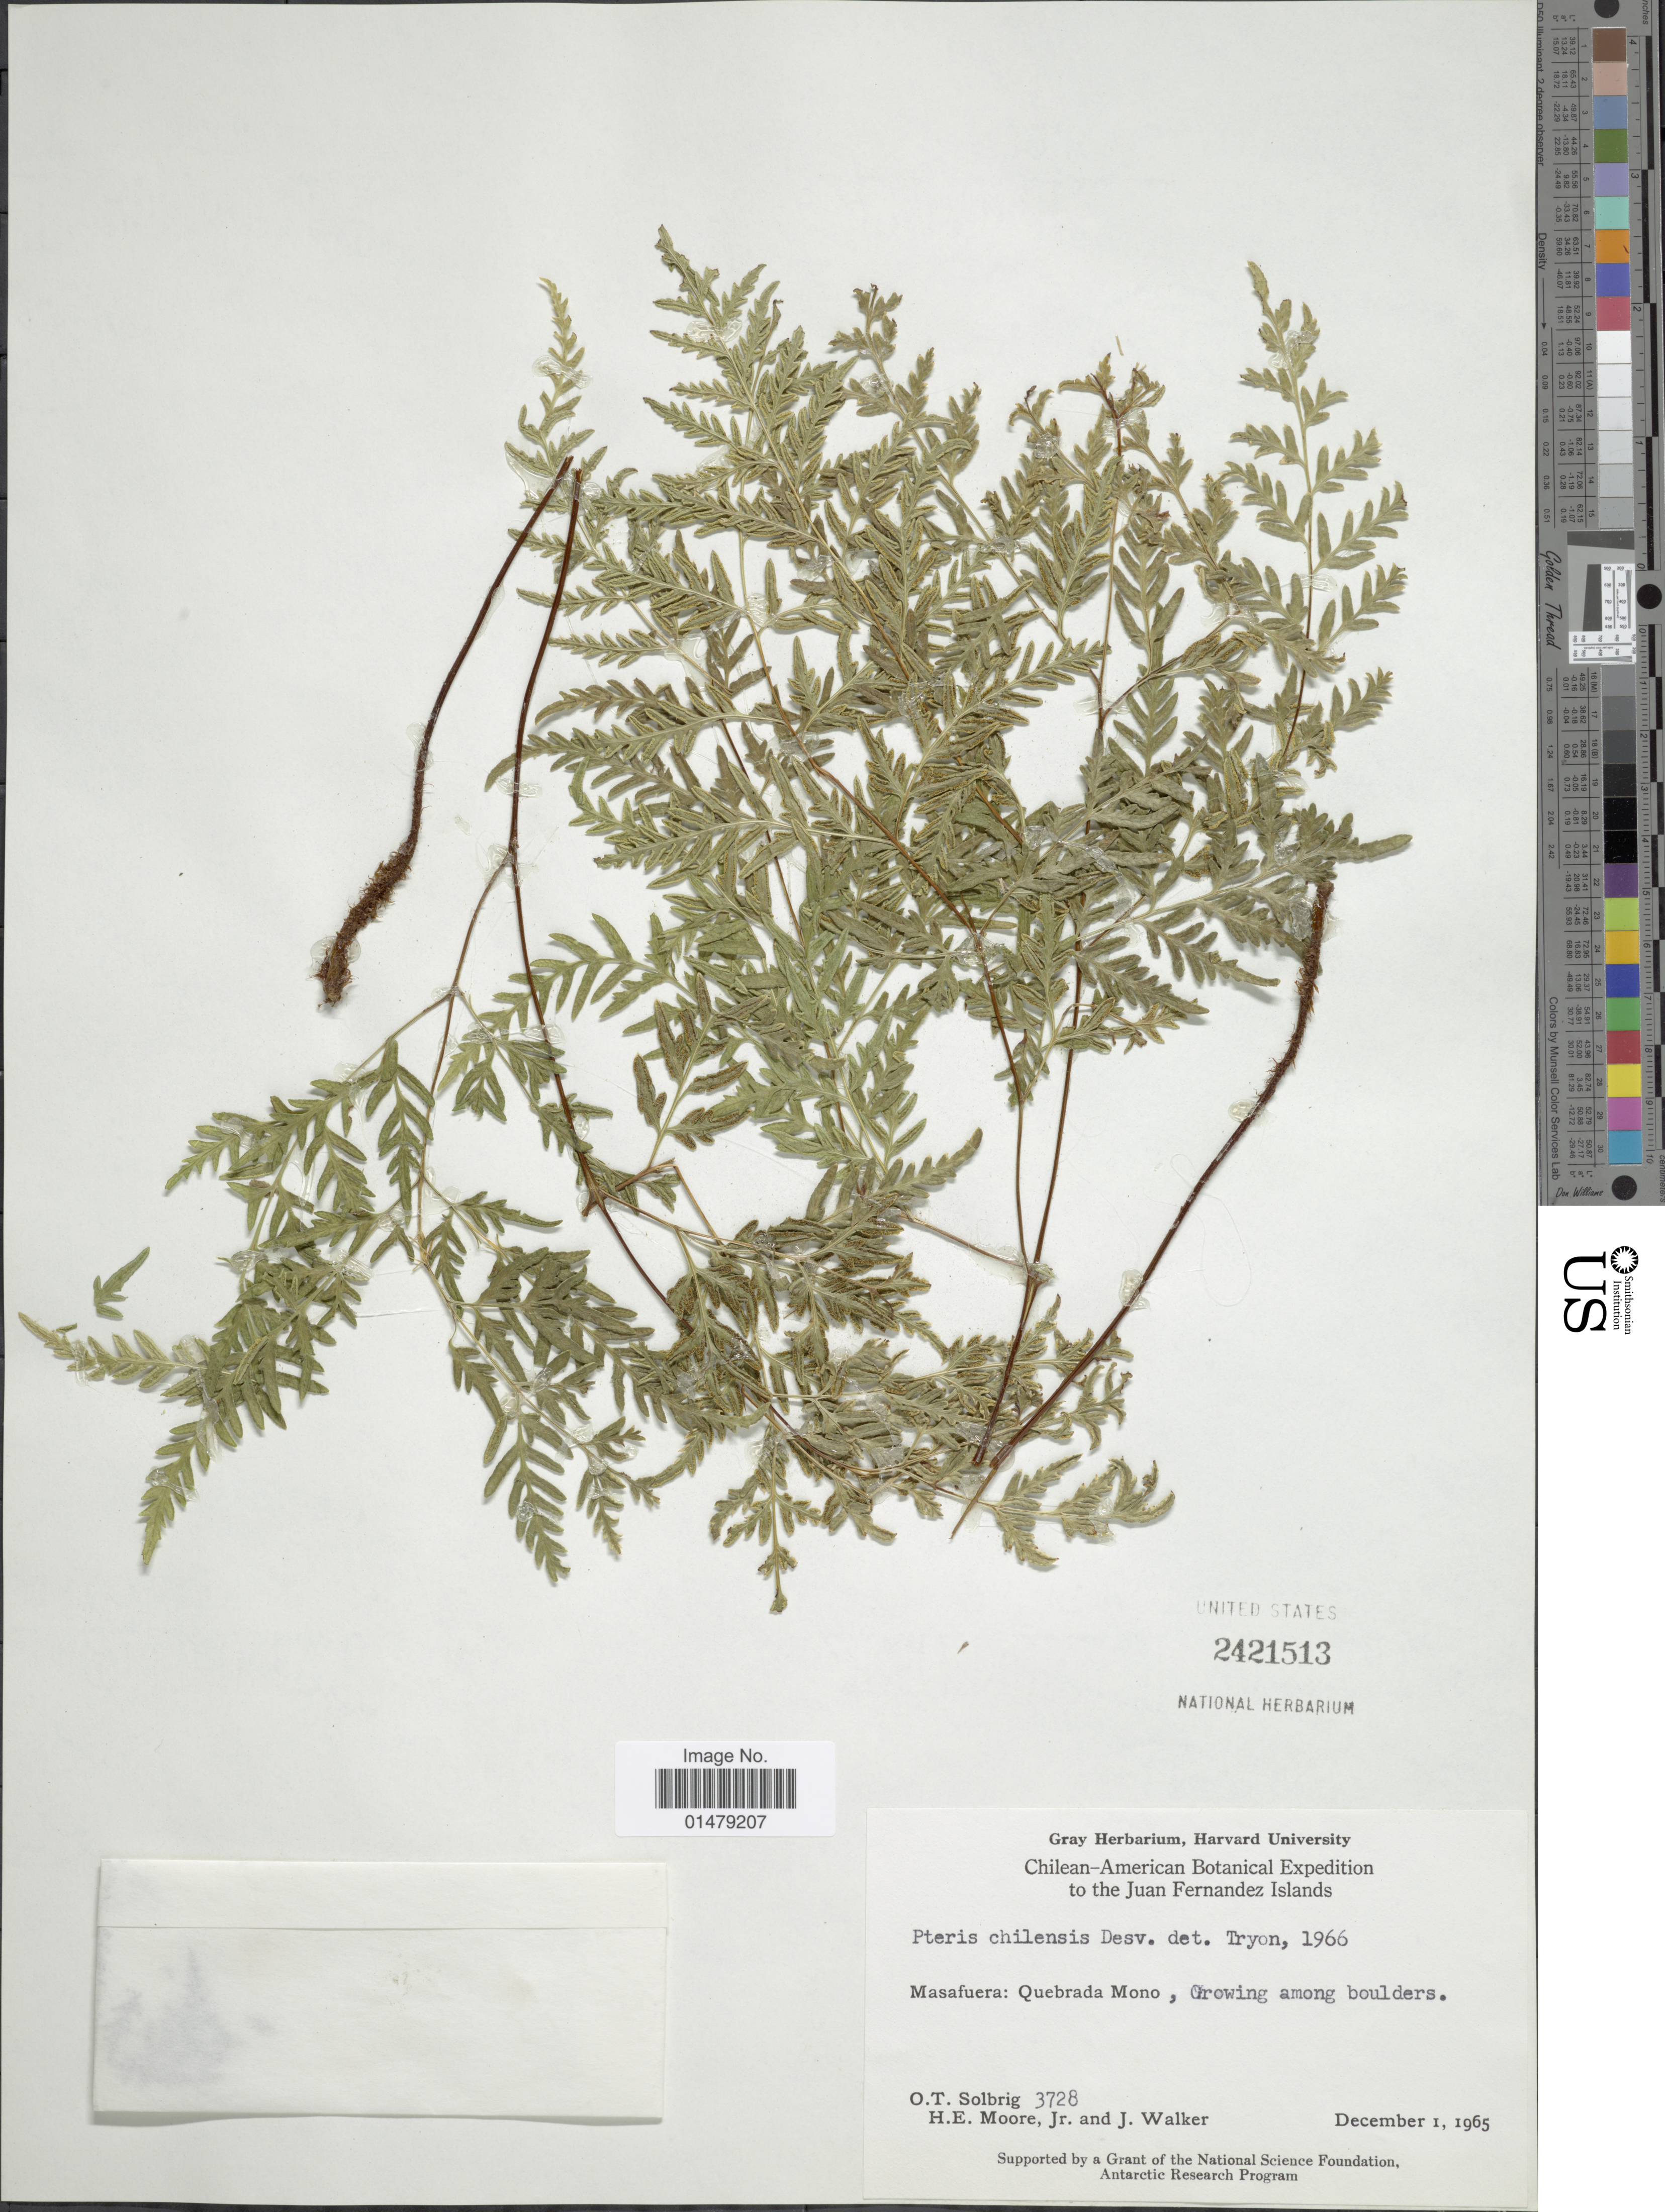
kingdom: Plantae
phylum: Tracheophyta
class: Polypodiopsida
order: Polypodiales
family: Pteridaceae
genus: Pteris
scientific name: Pteris chilensis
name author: Desv.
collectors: O. T. Solbrig, H. Moore & J. Walker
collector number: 3728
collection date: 1965-12-01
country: Chile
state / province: Valparaíso (V)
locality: Juan Fernandez Islands. Masafuera: Quebrada Mono, growing among boulders.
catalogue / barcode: US 2421513